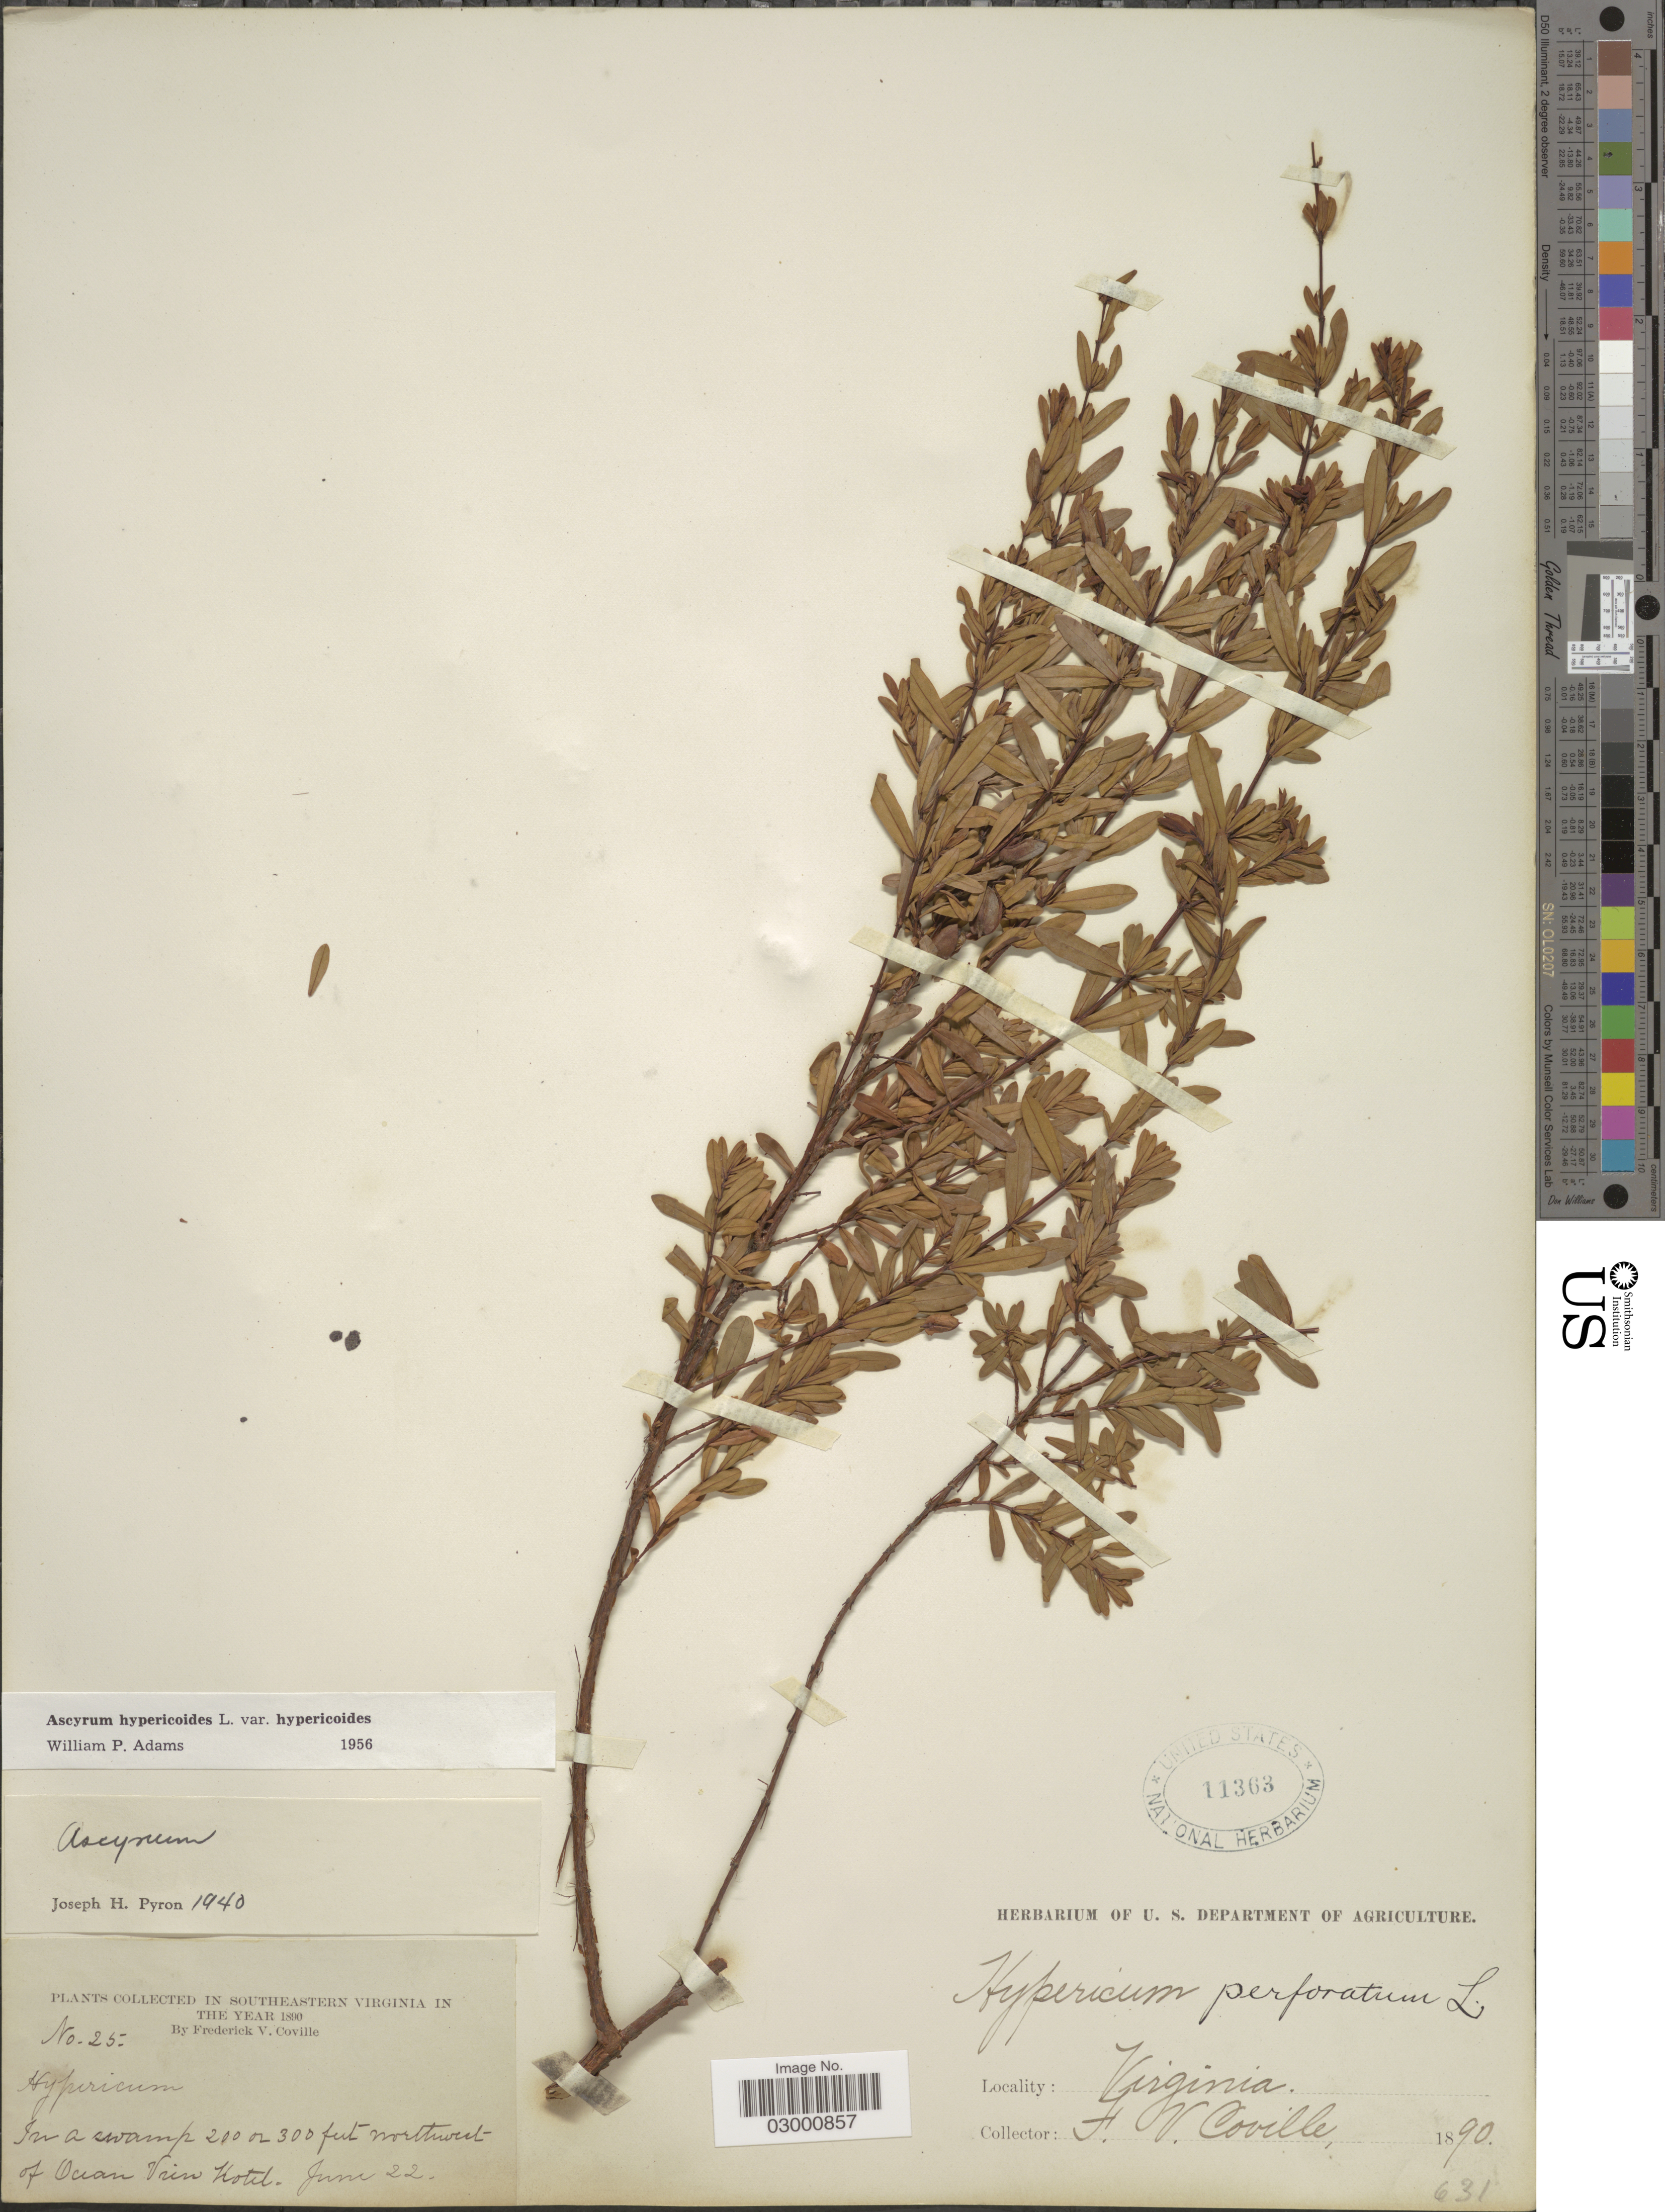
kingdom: Plantae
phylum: Tracheophyta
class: Magnoliopsida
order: Malpighiales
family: Hypericaceae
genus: Hypericum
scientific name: Hypericum hypericoides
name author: (L.) Crantz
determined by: Strong, Mark T., (BOT), Smithsonian Institution - National Museum of Natural History (UNITED STATES)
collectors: F. V. Coville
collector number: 25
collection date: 1890-06-22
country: United States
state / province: Virginia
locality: Southeastern Virginia. In a swamp 200 or 300 feet northwest of Ocean View Hotel.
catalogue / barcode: US 11363